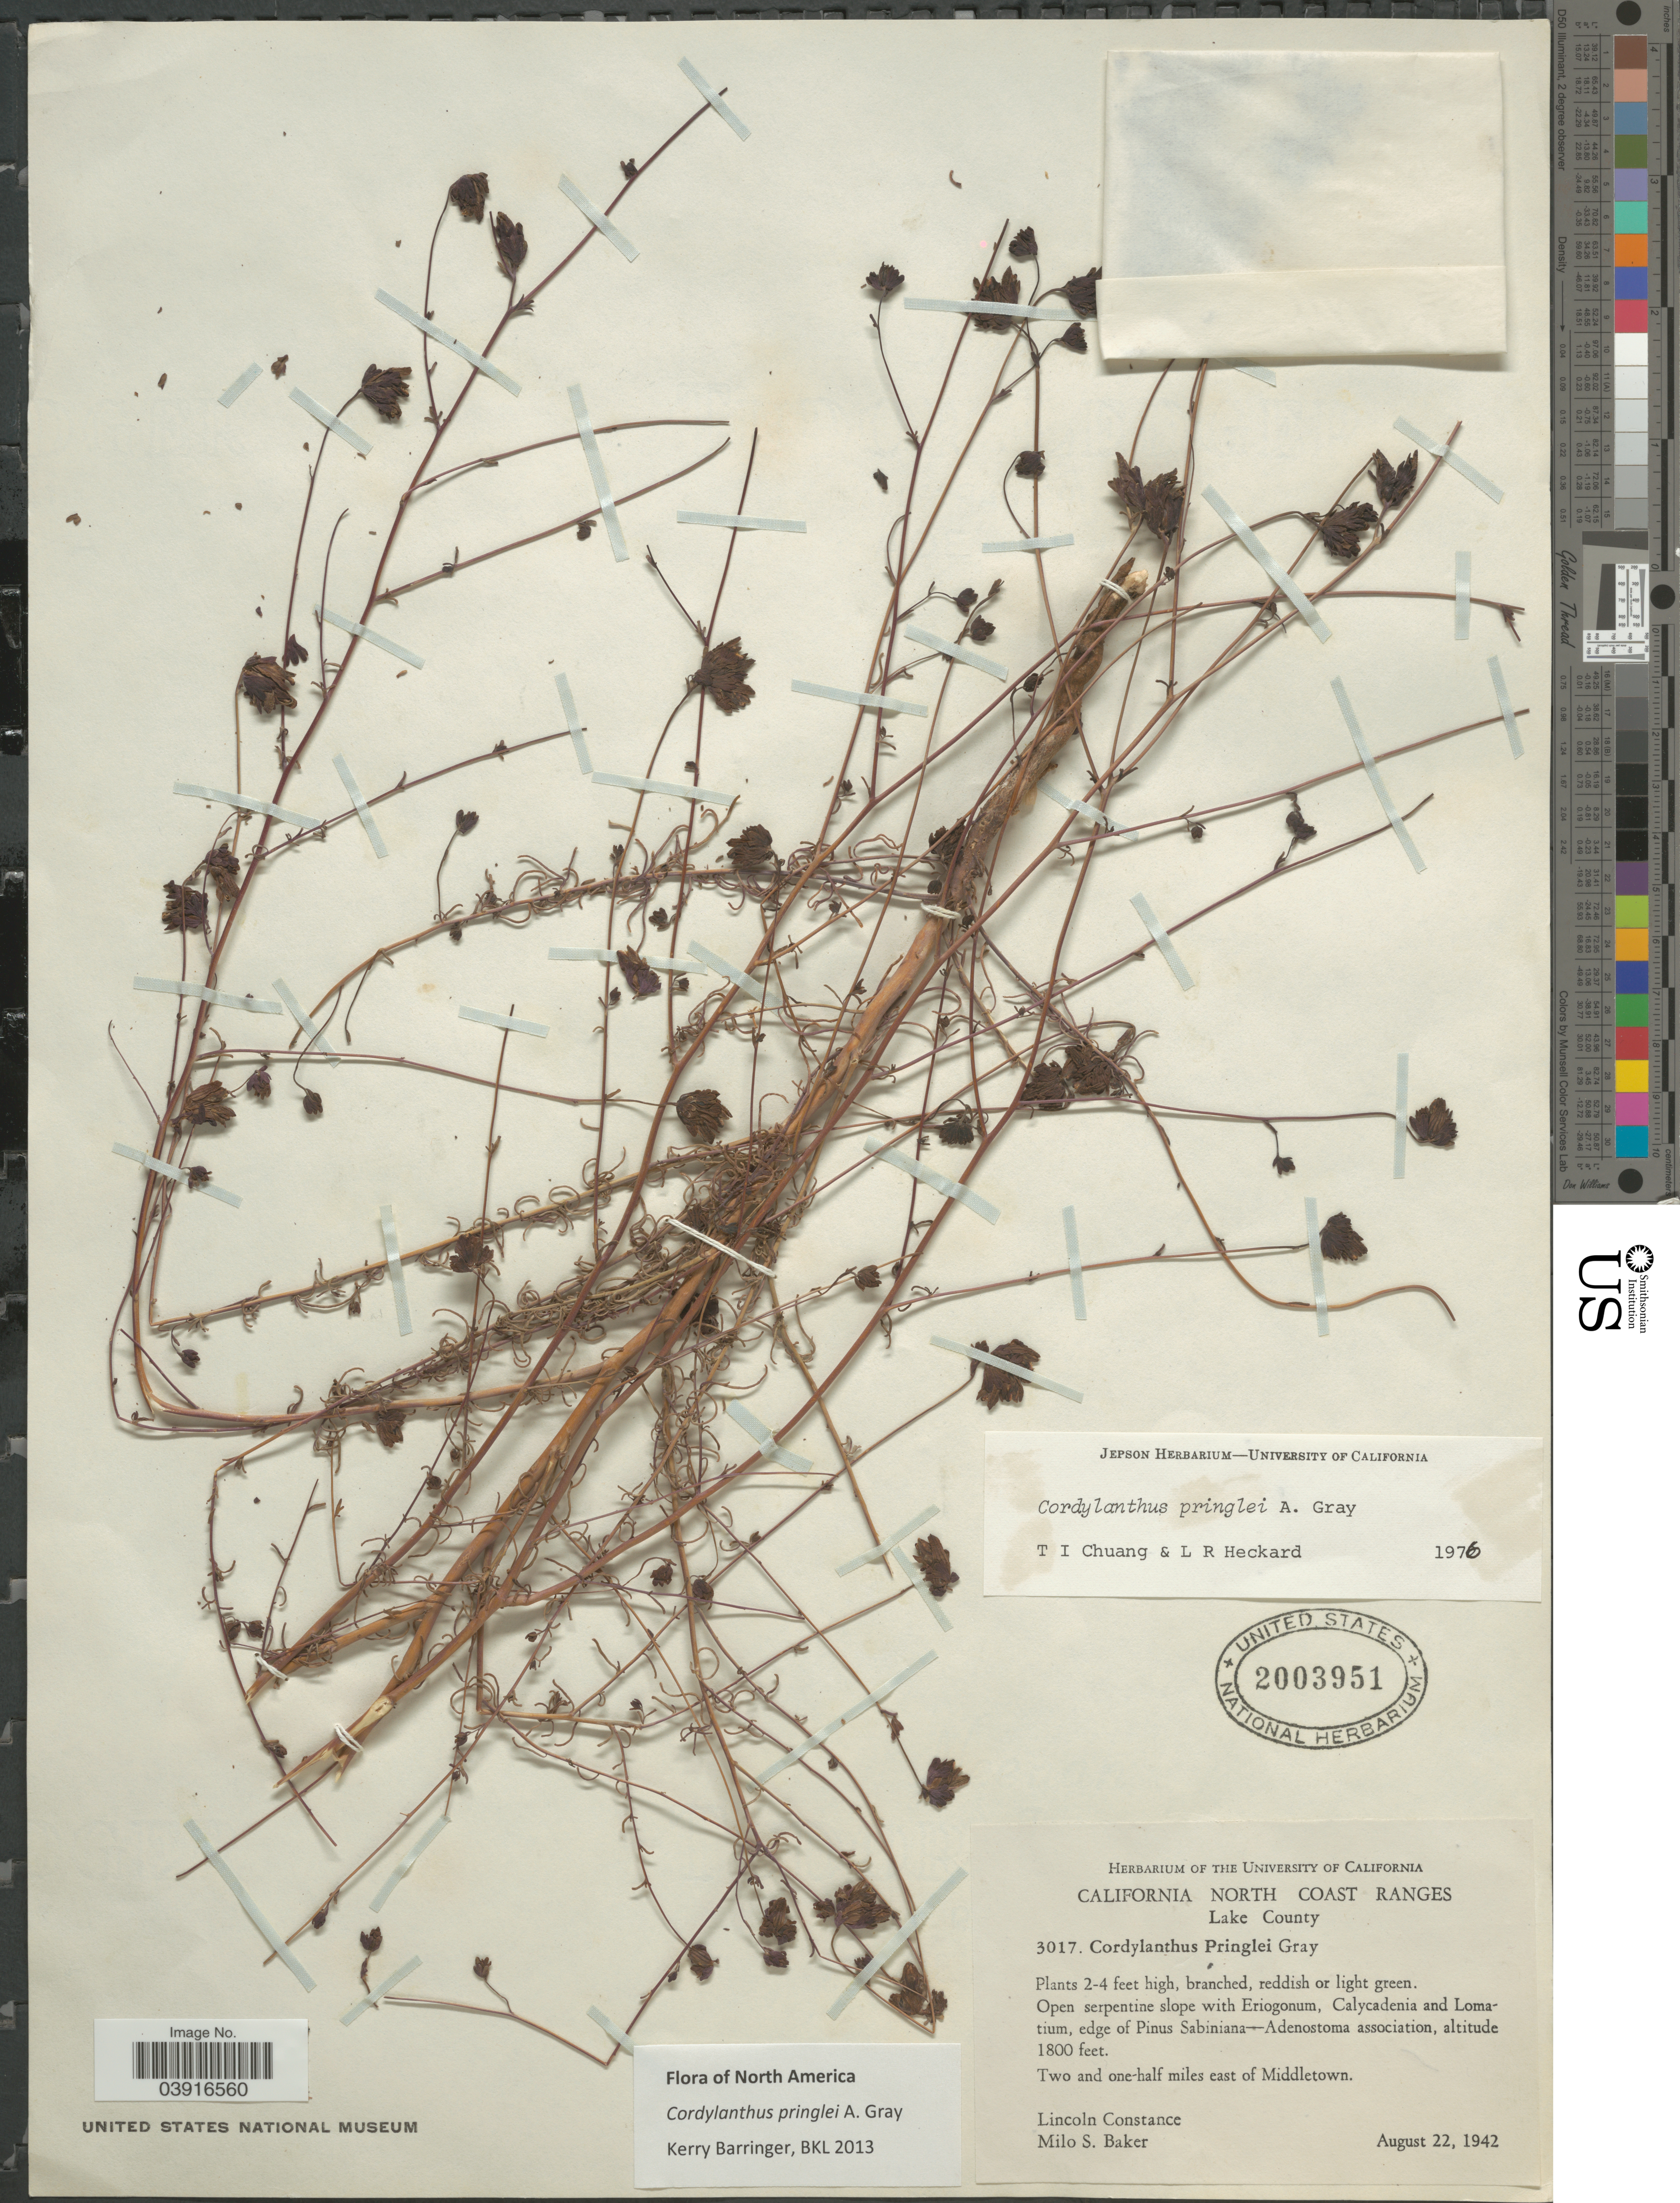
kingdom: Plantae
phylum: Tracheophyta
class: Magnoliopsida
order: Lamiales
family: Orobanchaceae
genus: Cordylanthus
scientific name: Cordylanthus pringlei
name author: A. Gray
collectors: L. Constance & M. S. Baker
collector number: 3017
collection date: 1942-08-22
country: United States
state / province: California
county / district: Lake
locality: North Coast Ranges. Lake County. Two and one-half miles east of Middletown.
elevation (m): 549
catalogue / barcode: US 2003951